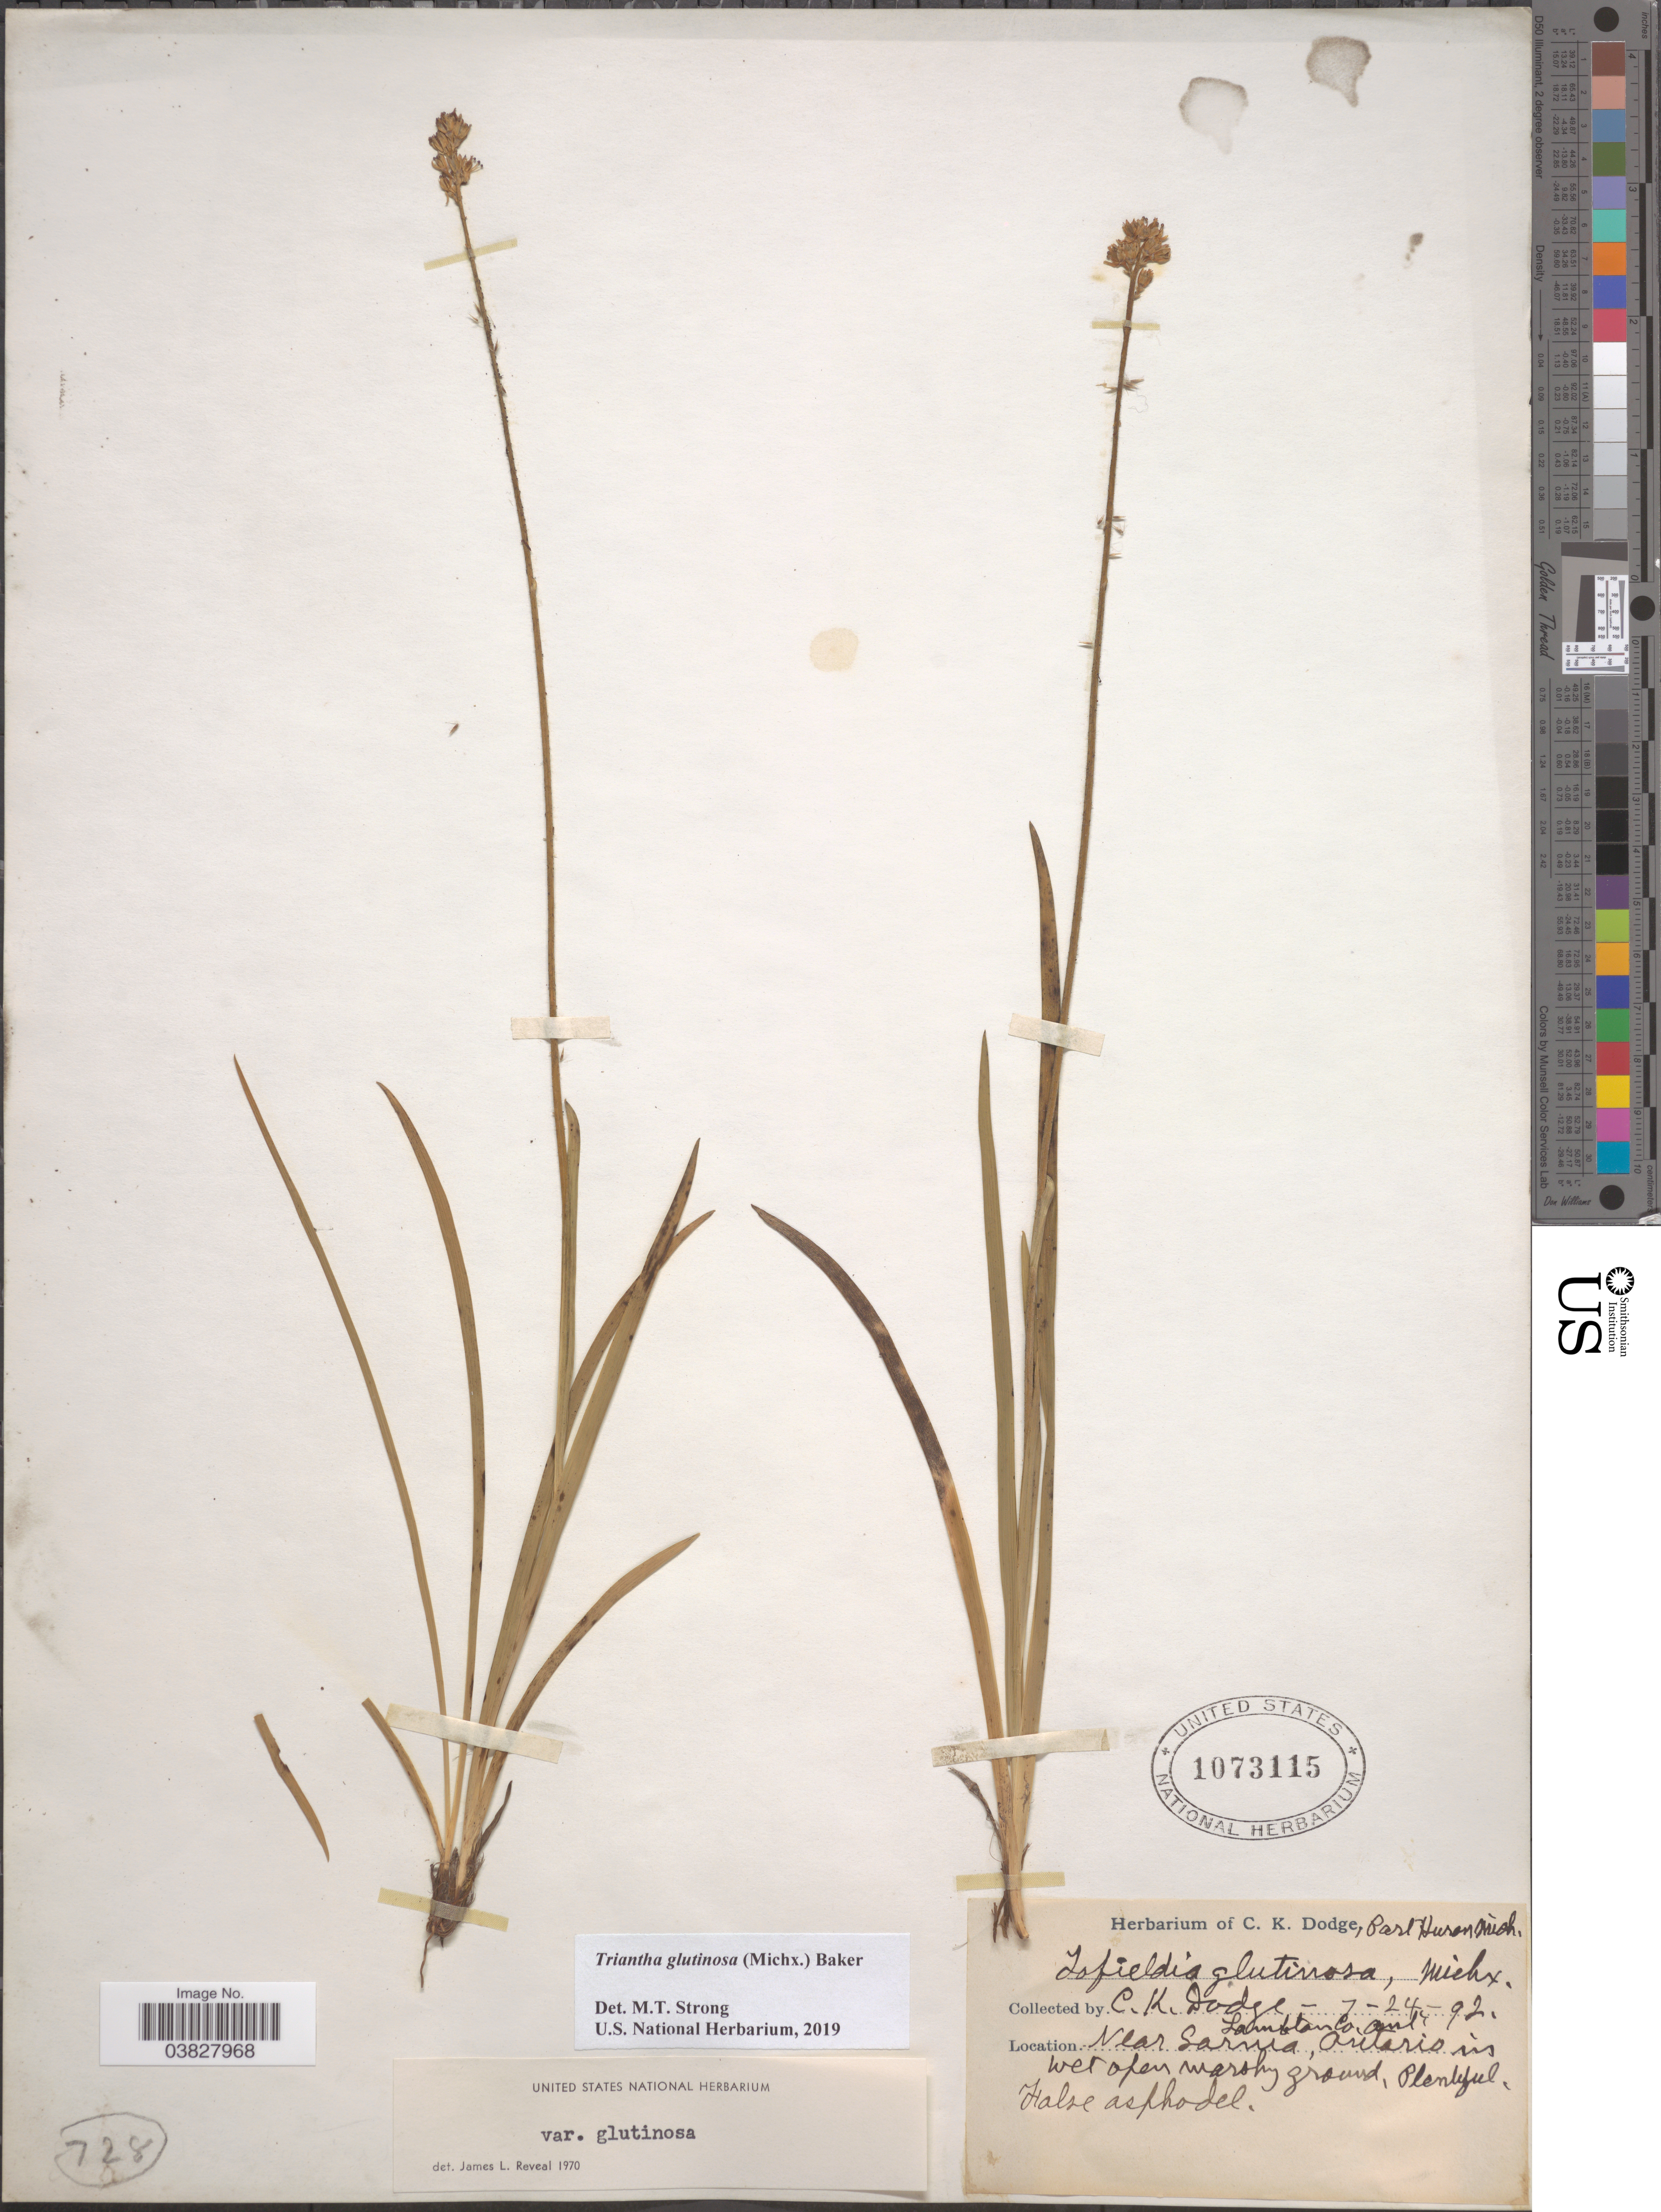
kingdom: Plantae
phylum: Tracheophyta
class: Liliopsida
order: Alismatales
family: Tofieldiaceae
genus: Triantha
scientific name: Triantha glutinosa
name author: (Michx.) Baker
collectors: C. Dodge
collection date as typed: Transcribed d/m/y: 24/7/92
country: Canada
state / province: Ontario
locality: Lambton Co. Near Sarnia.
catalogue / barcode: US 1073115